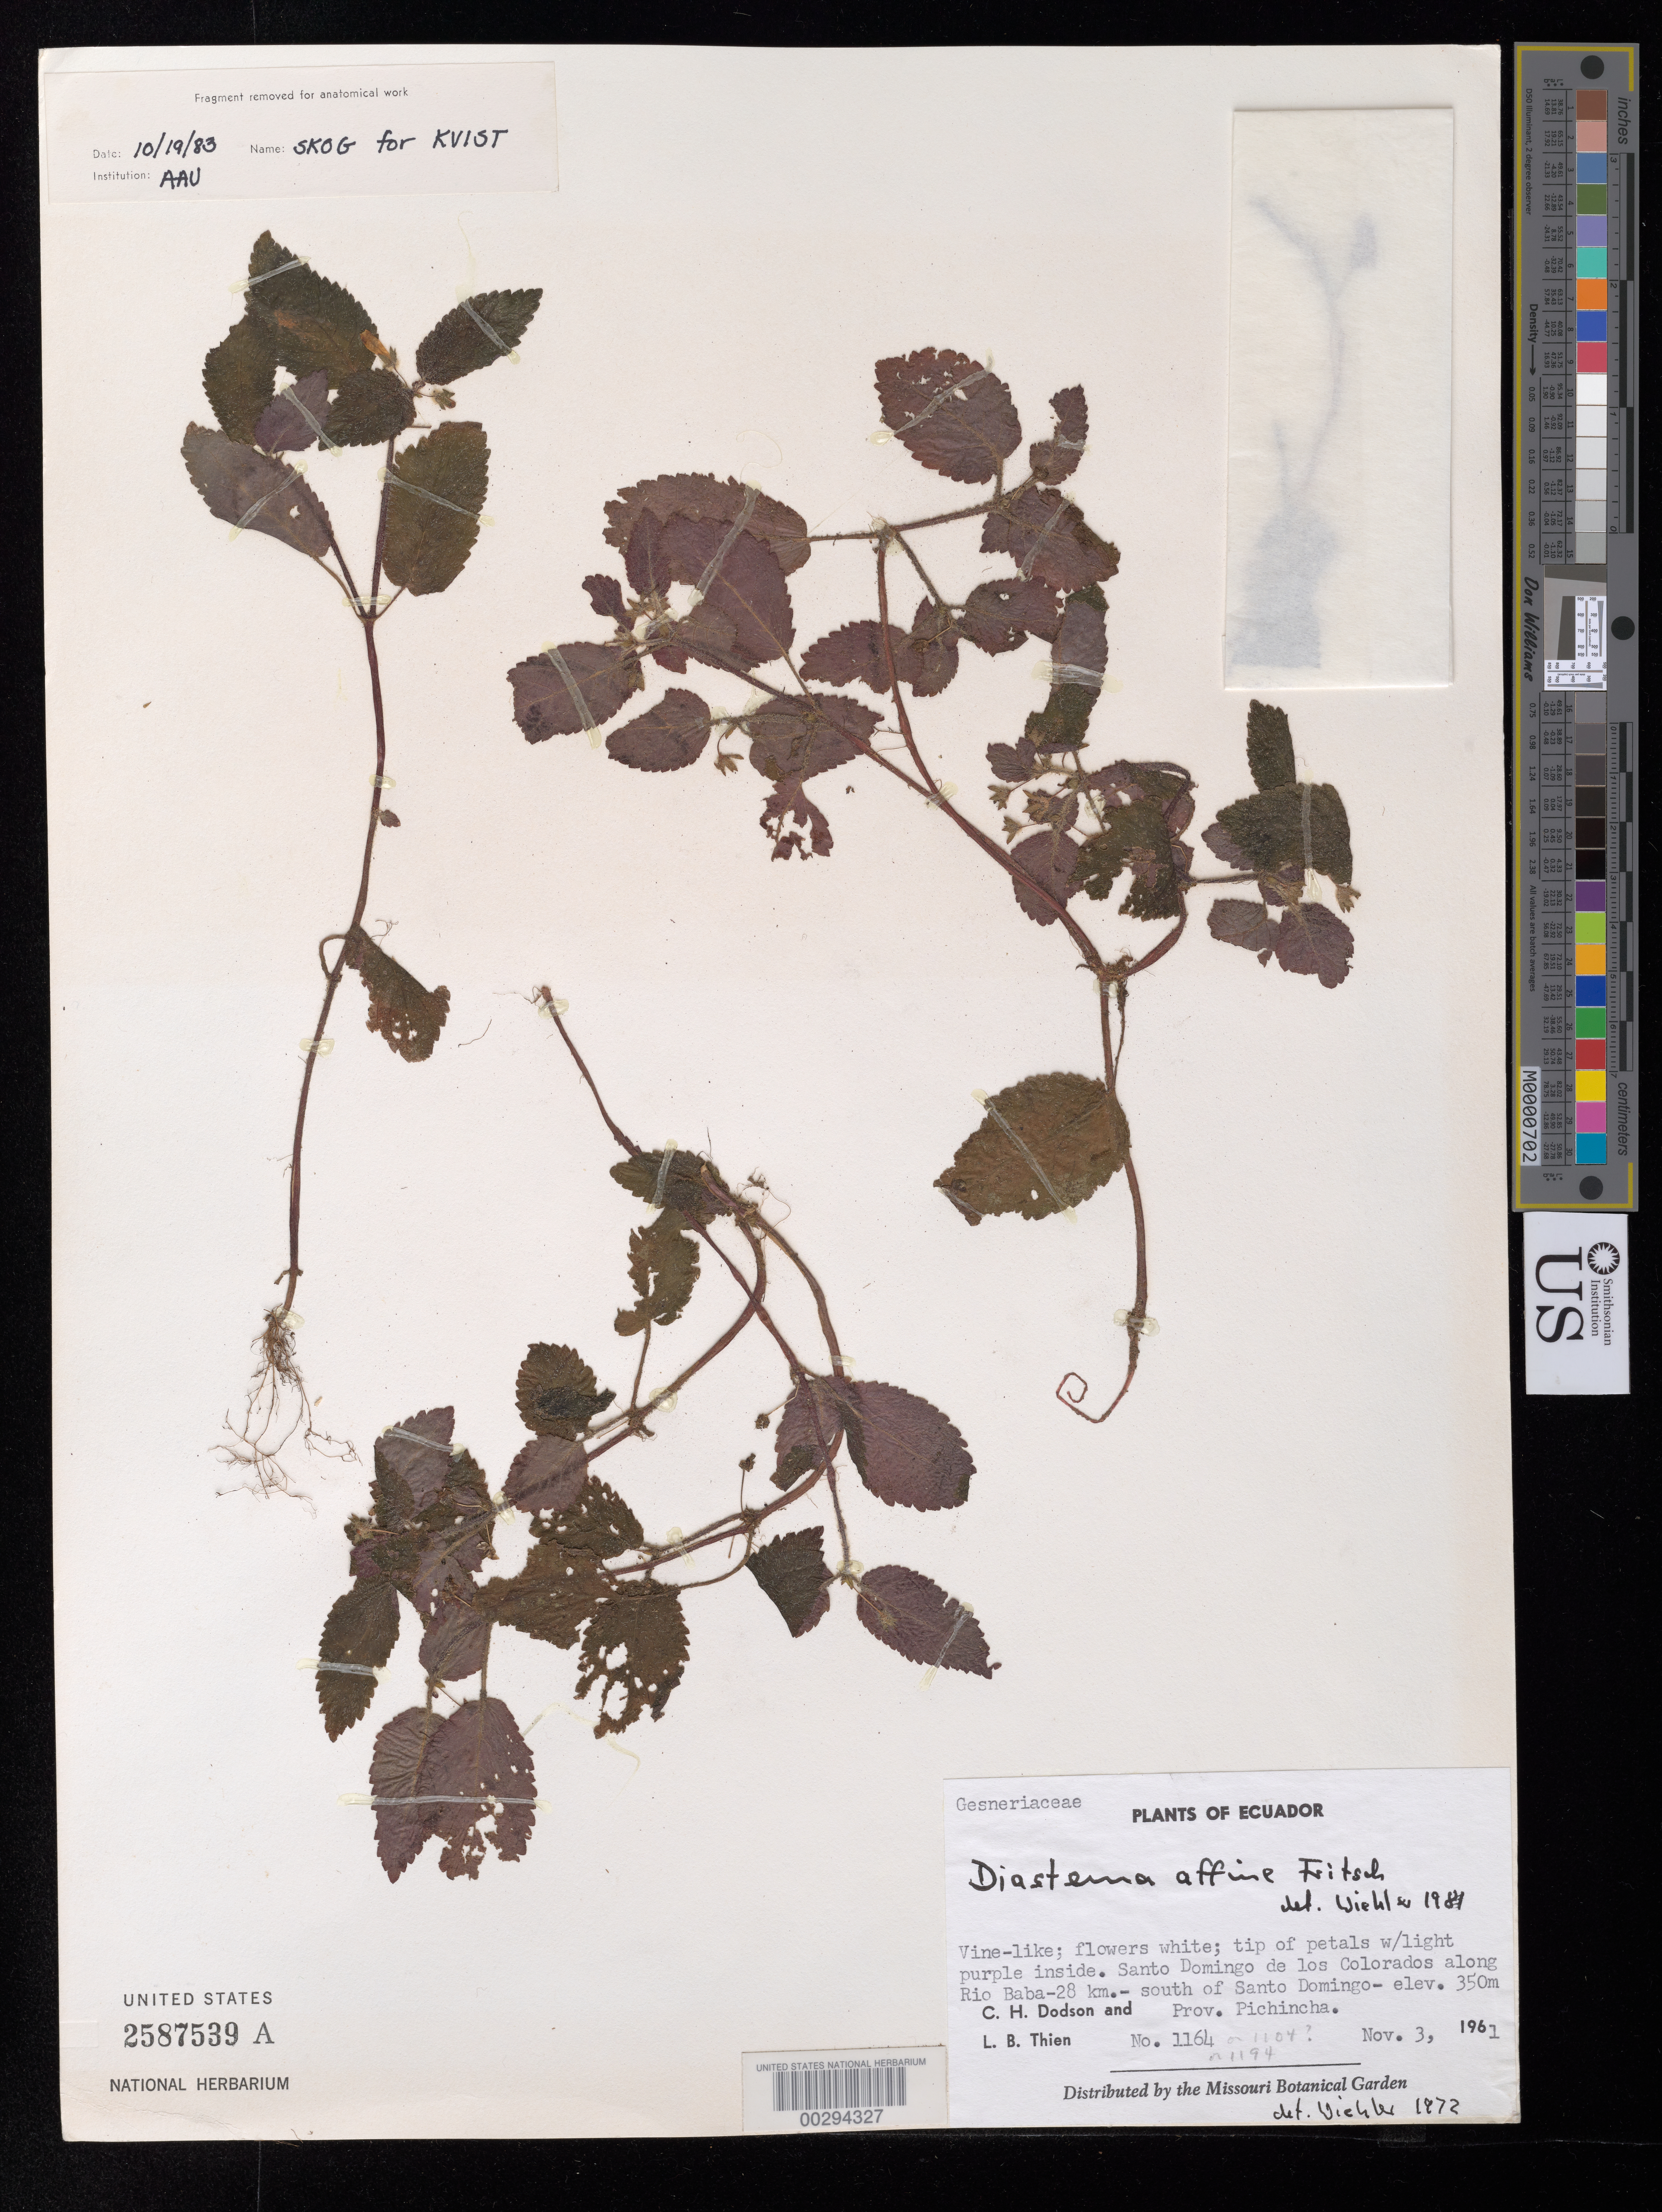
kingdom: Plantae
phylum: Tracheophyta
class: Magnoliopsida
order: Lamiales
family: Gesneriaceae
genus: Diastema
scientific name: Diastema affine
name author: Fritsch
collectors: C. H. Dodson & L. Thien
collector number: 1164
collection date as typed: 03 Nov 1961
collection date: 1961-11-03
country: Ecuador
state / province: Pichincha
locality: Santo Domingo de los Colorados; along Rio Baba 28 km South of Santo Domingo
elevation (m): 350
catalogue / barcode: US 2587539A